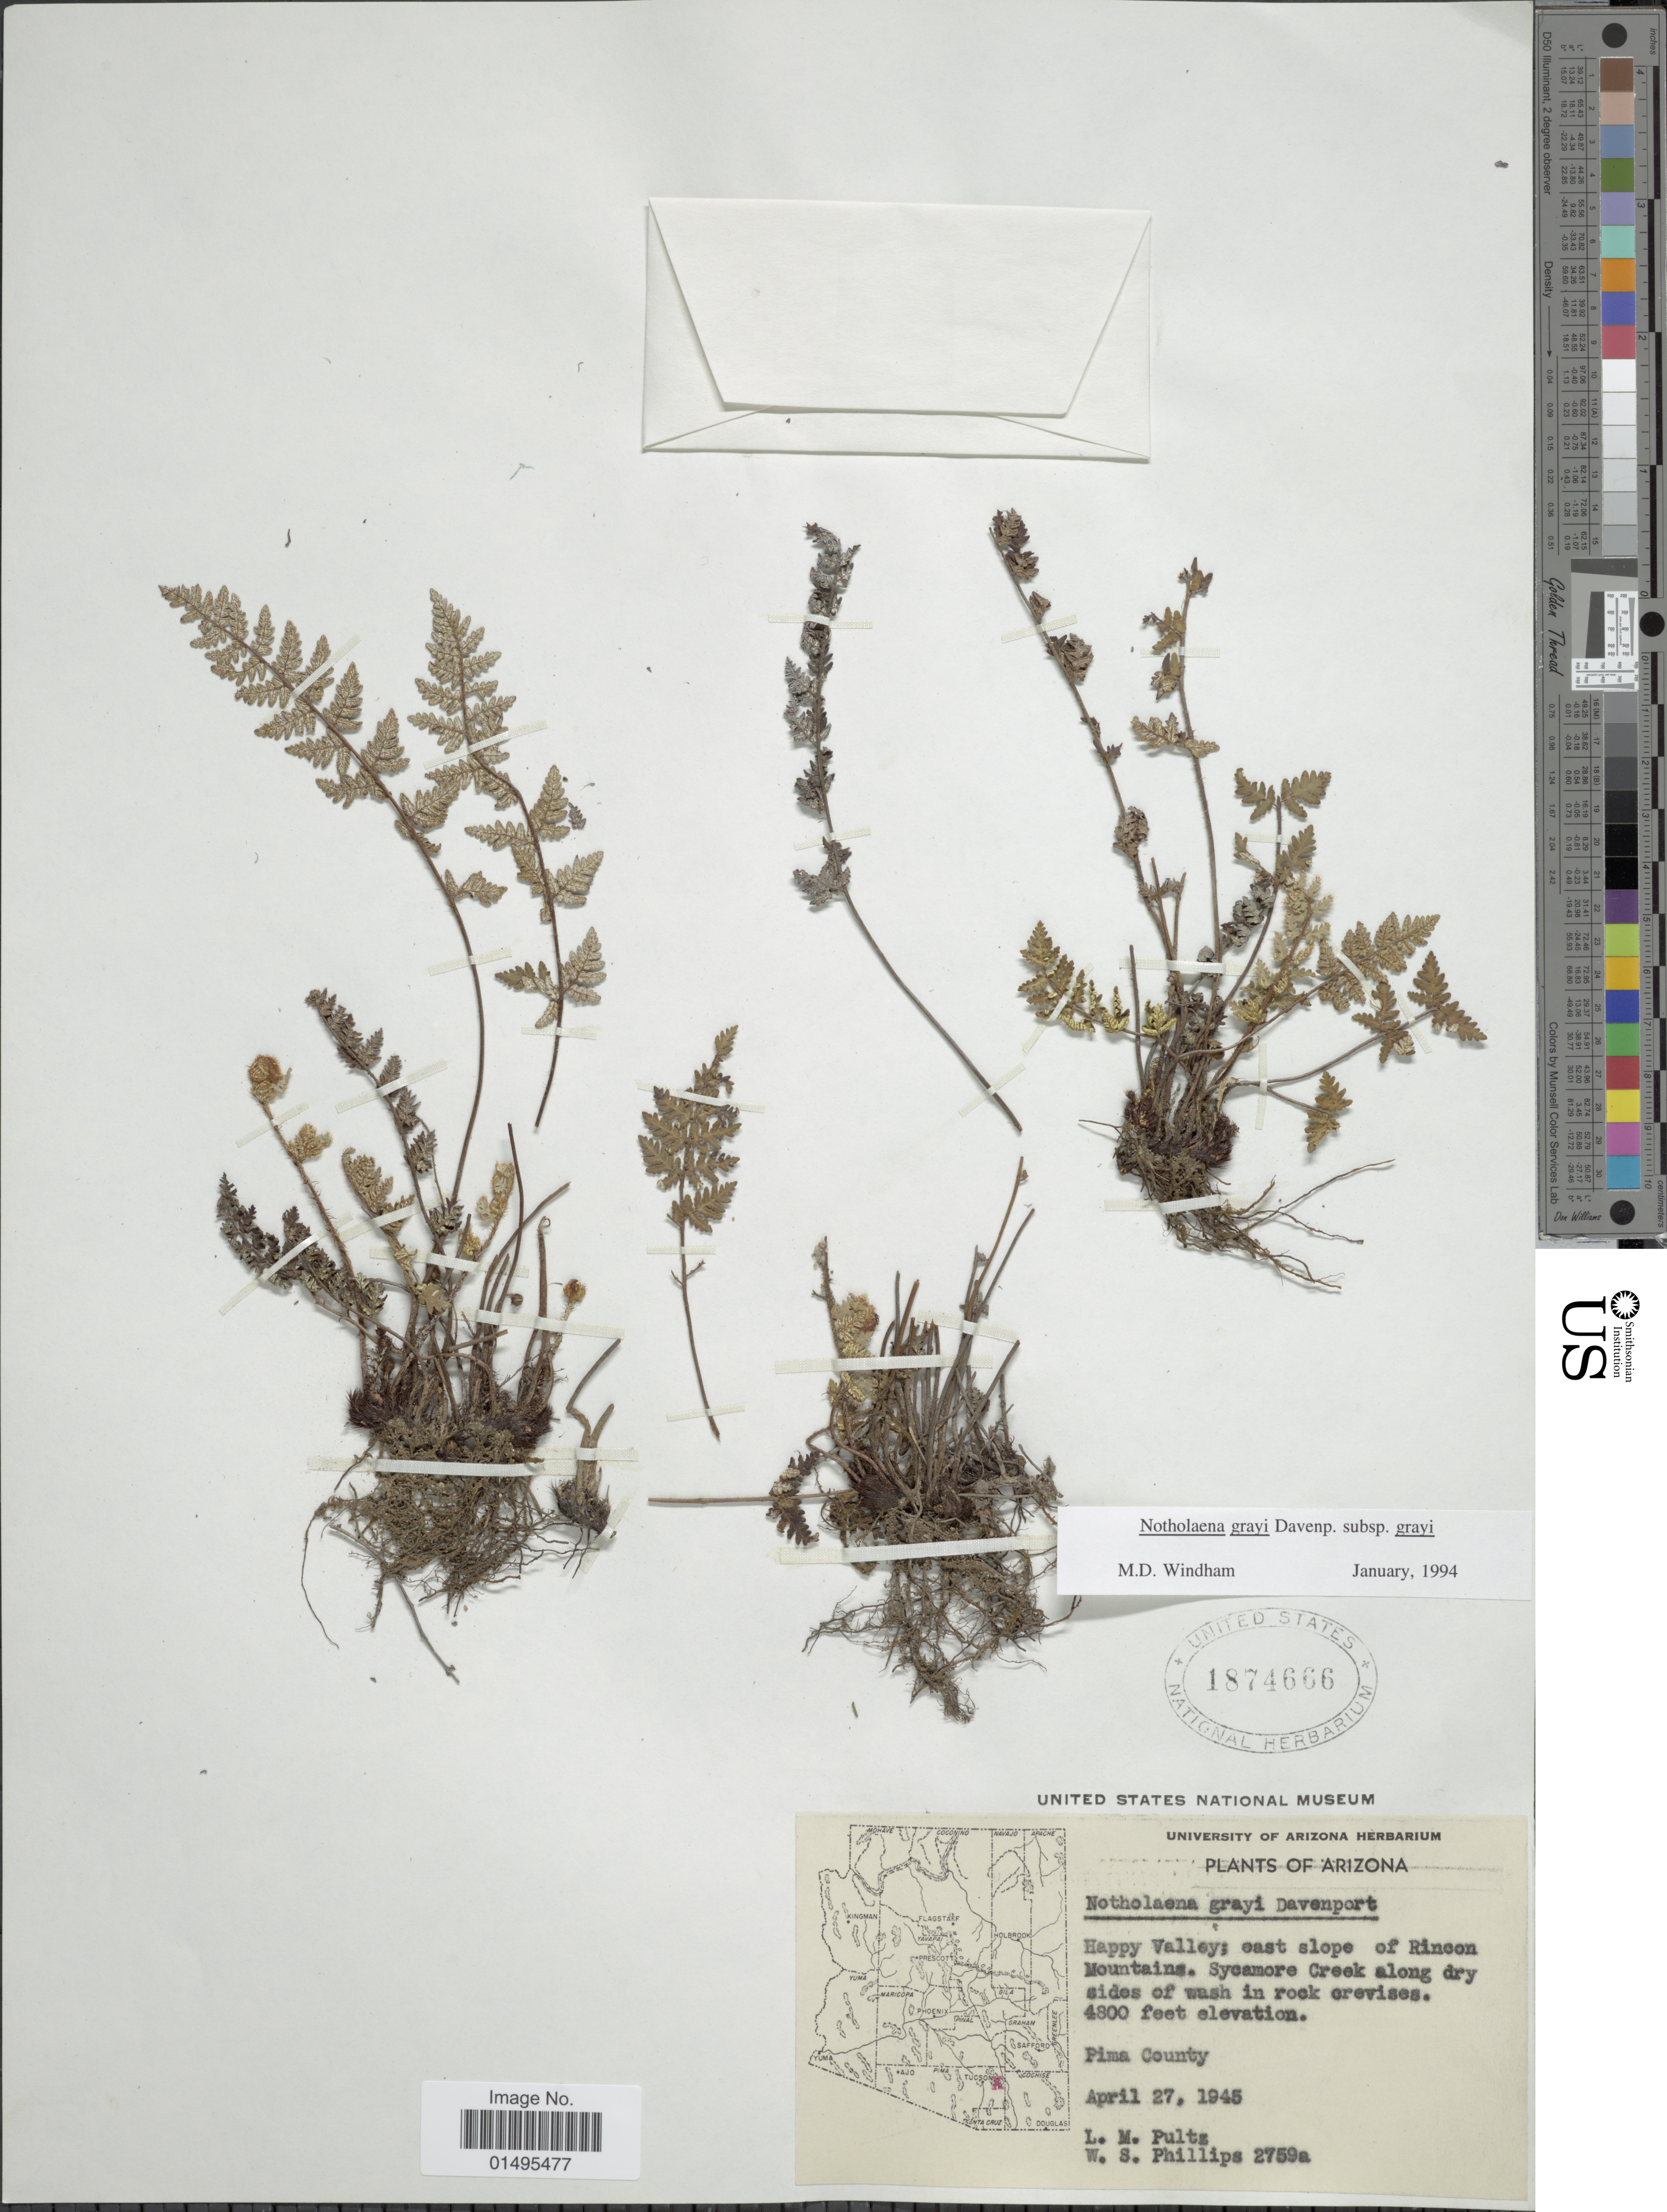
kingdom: Plantae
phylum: Tracheophyta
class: Polypodiopsida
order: Polypodiales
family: Pteridaceae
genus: Notholaena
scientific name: Notholaena grayi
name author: Davenp.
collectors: L. Pultz & W. S. Phillips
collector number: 2759a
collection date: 1945-04-27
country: United States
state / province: Arizona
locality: Pima County, Happy Valley; east slope of Rinoon Mountains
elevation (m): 1463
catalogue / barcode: US 1874666